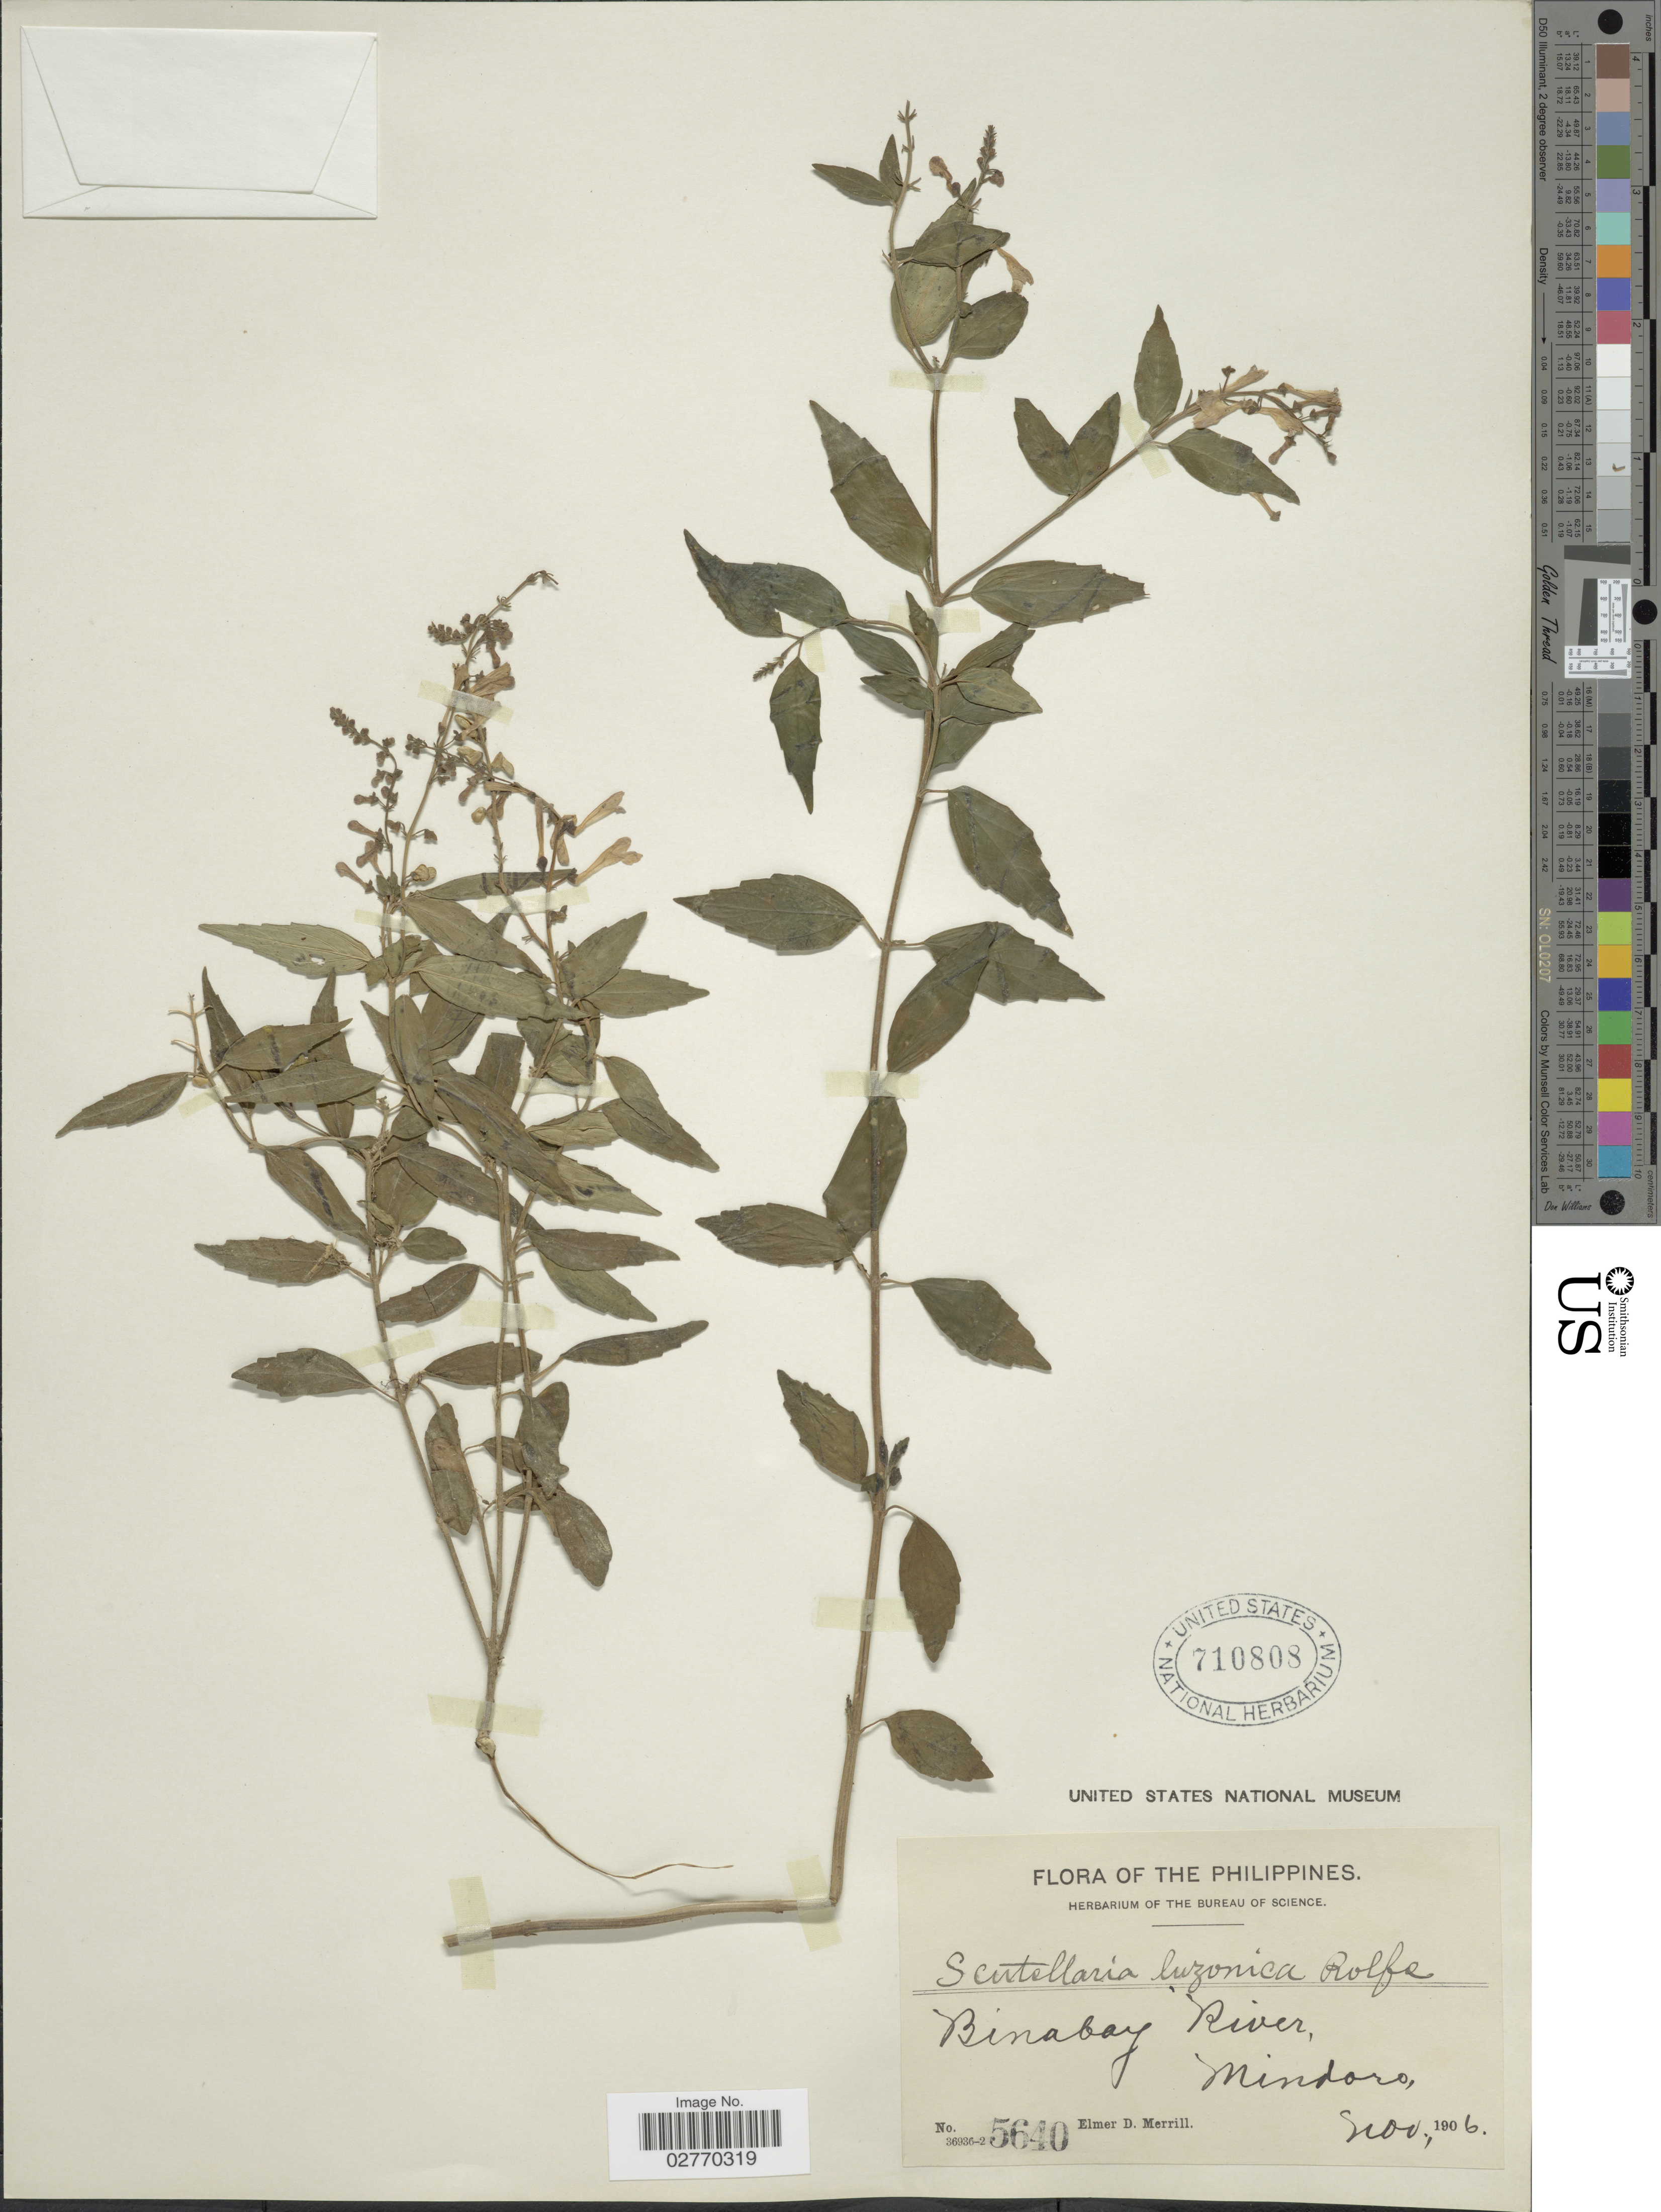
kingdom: Plantae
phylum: Tracheophyta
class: Magnoliopsida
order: Lamiales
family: Lamiaceae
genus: Scutellaria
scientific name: Scutellaria javanica var. luzonica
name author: (Rolfe) H. Keng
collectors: E. D. Merrill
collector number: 5640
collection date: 1906-11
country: Philippines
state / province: Mimaropa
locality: Binabay River, Mindoro.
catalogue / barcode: US 710808